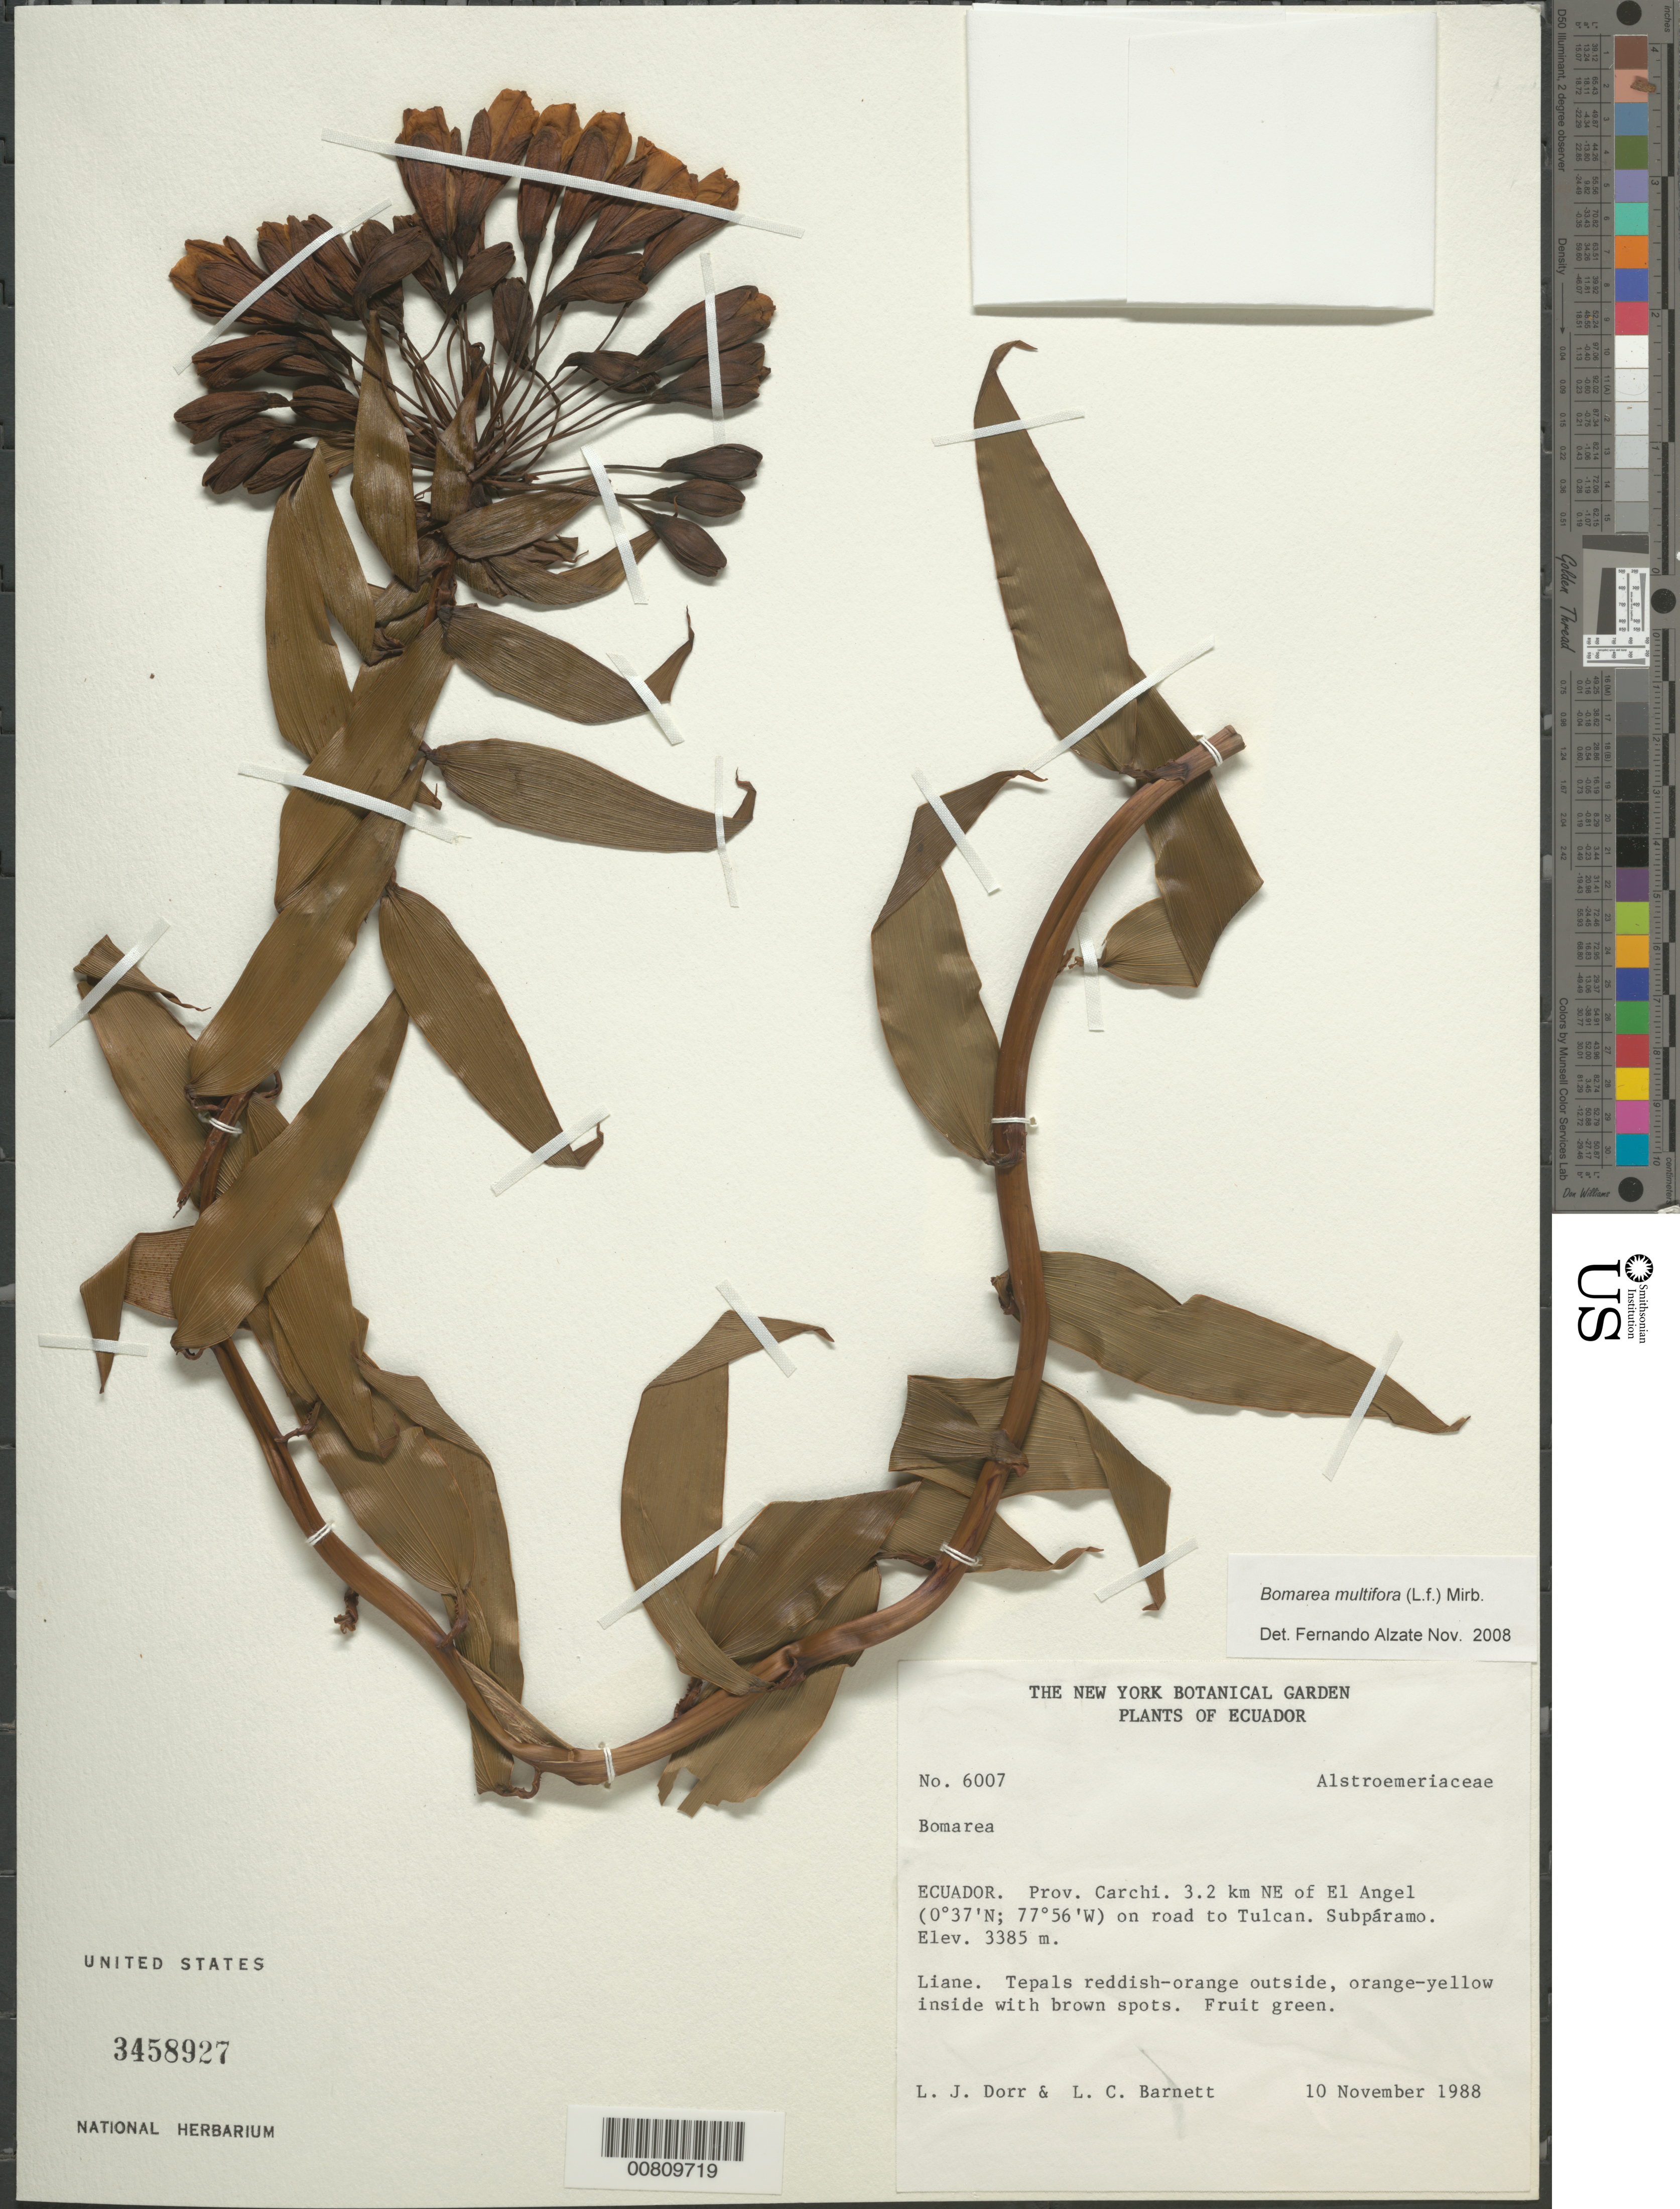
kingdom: Plantae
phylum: Tracheophyta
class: Liliopsida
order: Liliales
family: Alstroemeriaceae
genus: Bomarea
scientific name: Bomarea sp.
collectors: L. J. Dorr & L. C. Barnett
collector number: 6007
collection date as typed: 10 Nov 1988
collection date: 1988-11-10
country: Ecuador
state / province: Carchi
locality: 3.2 Km NE of El Angel on road to Tulcan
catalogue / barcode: US 3458927